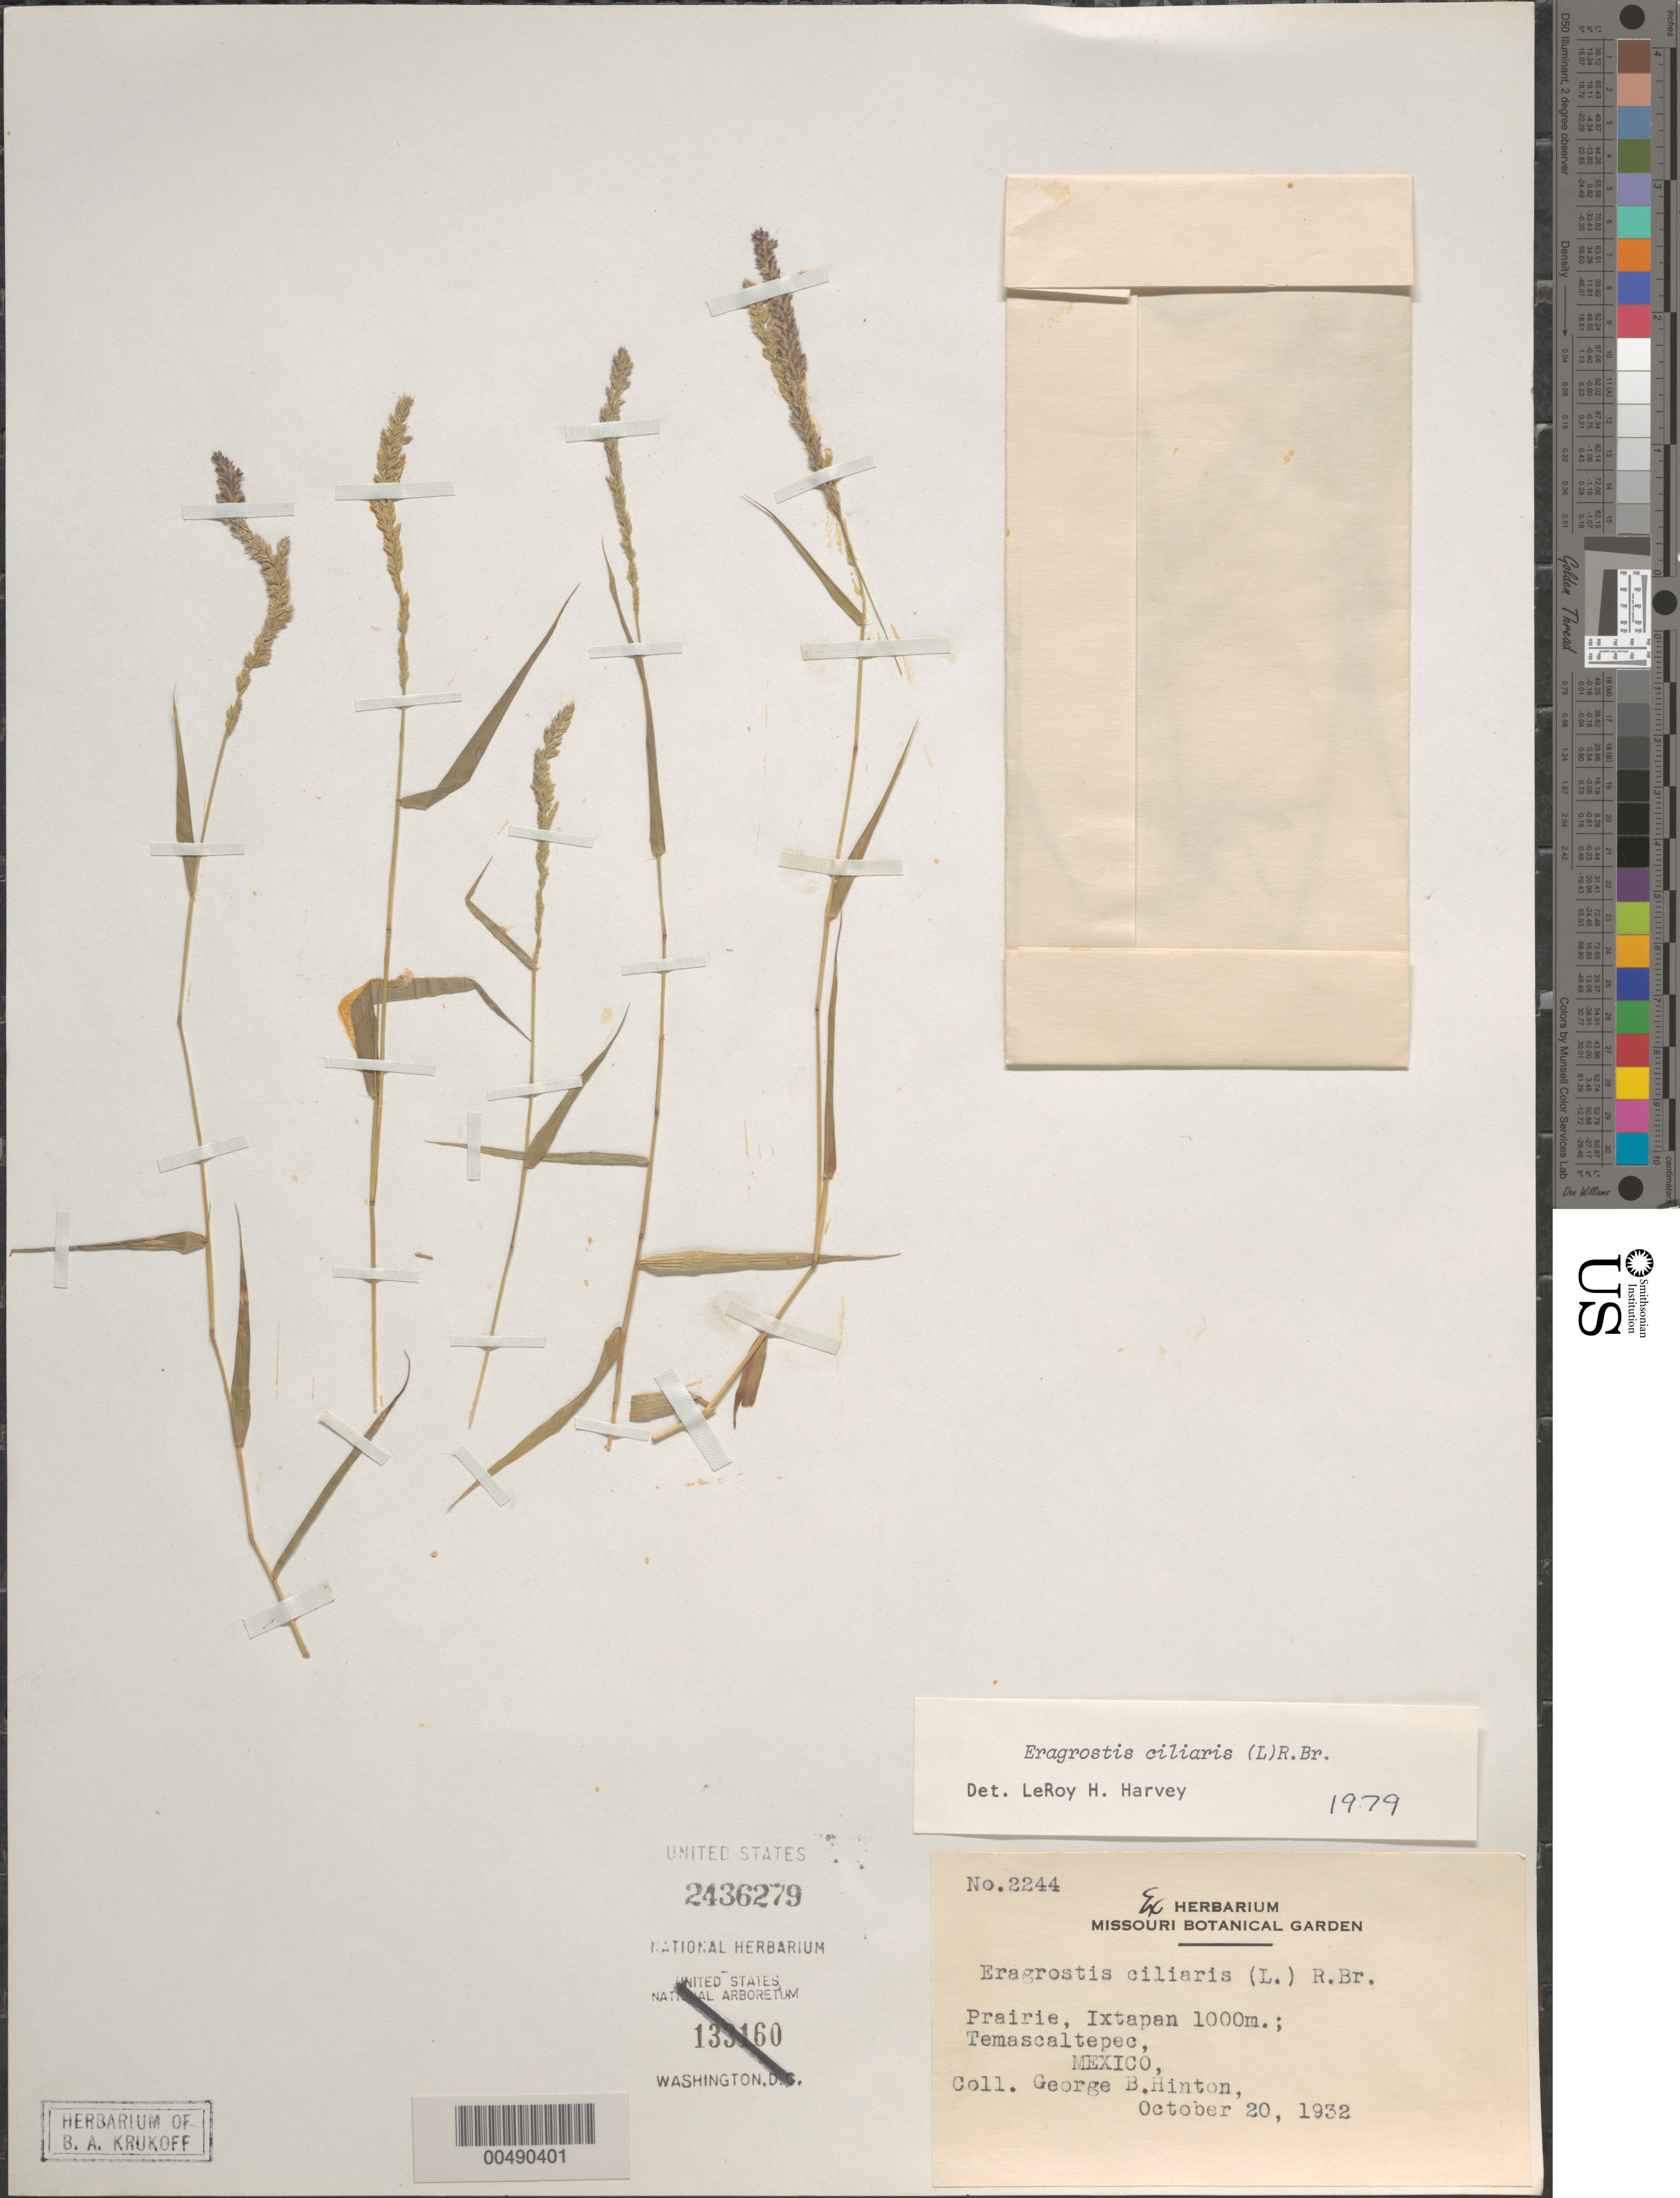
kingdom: Plantae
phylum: Tracheophyta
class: Liliopsida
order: Poales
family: Poaceae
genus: Eragrostis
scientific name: Eragrostis ciliaris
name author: (L.) R. Br.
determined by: Harvey, L. H.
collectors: G. B. Hinton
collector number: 2244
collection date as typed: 20 Oct 1932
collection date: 1932-10-20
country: Mexico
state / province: México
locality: Temascaltepec, Ixtapan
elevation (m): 1000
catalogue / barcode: US 2436279